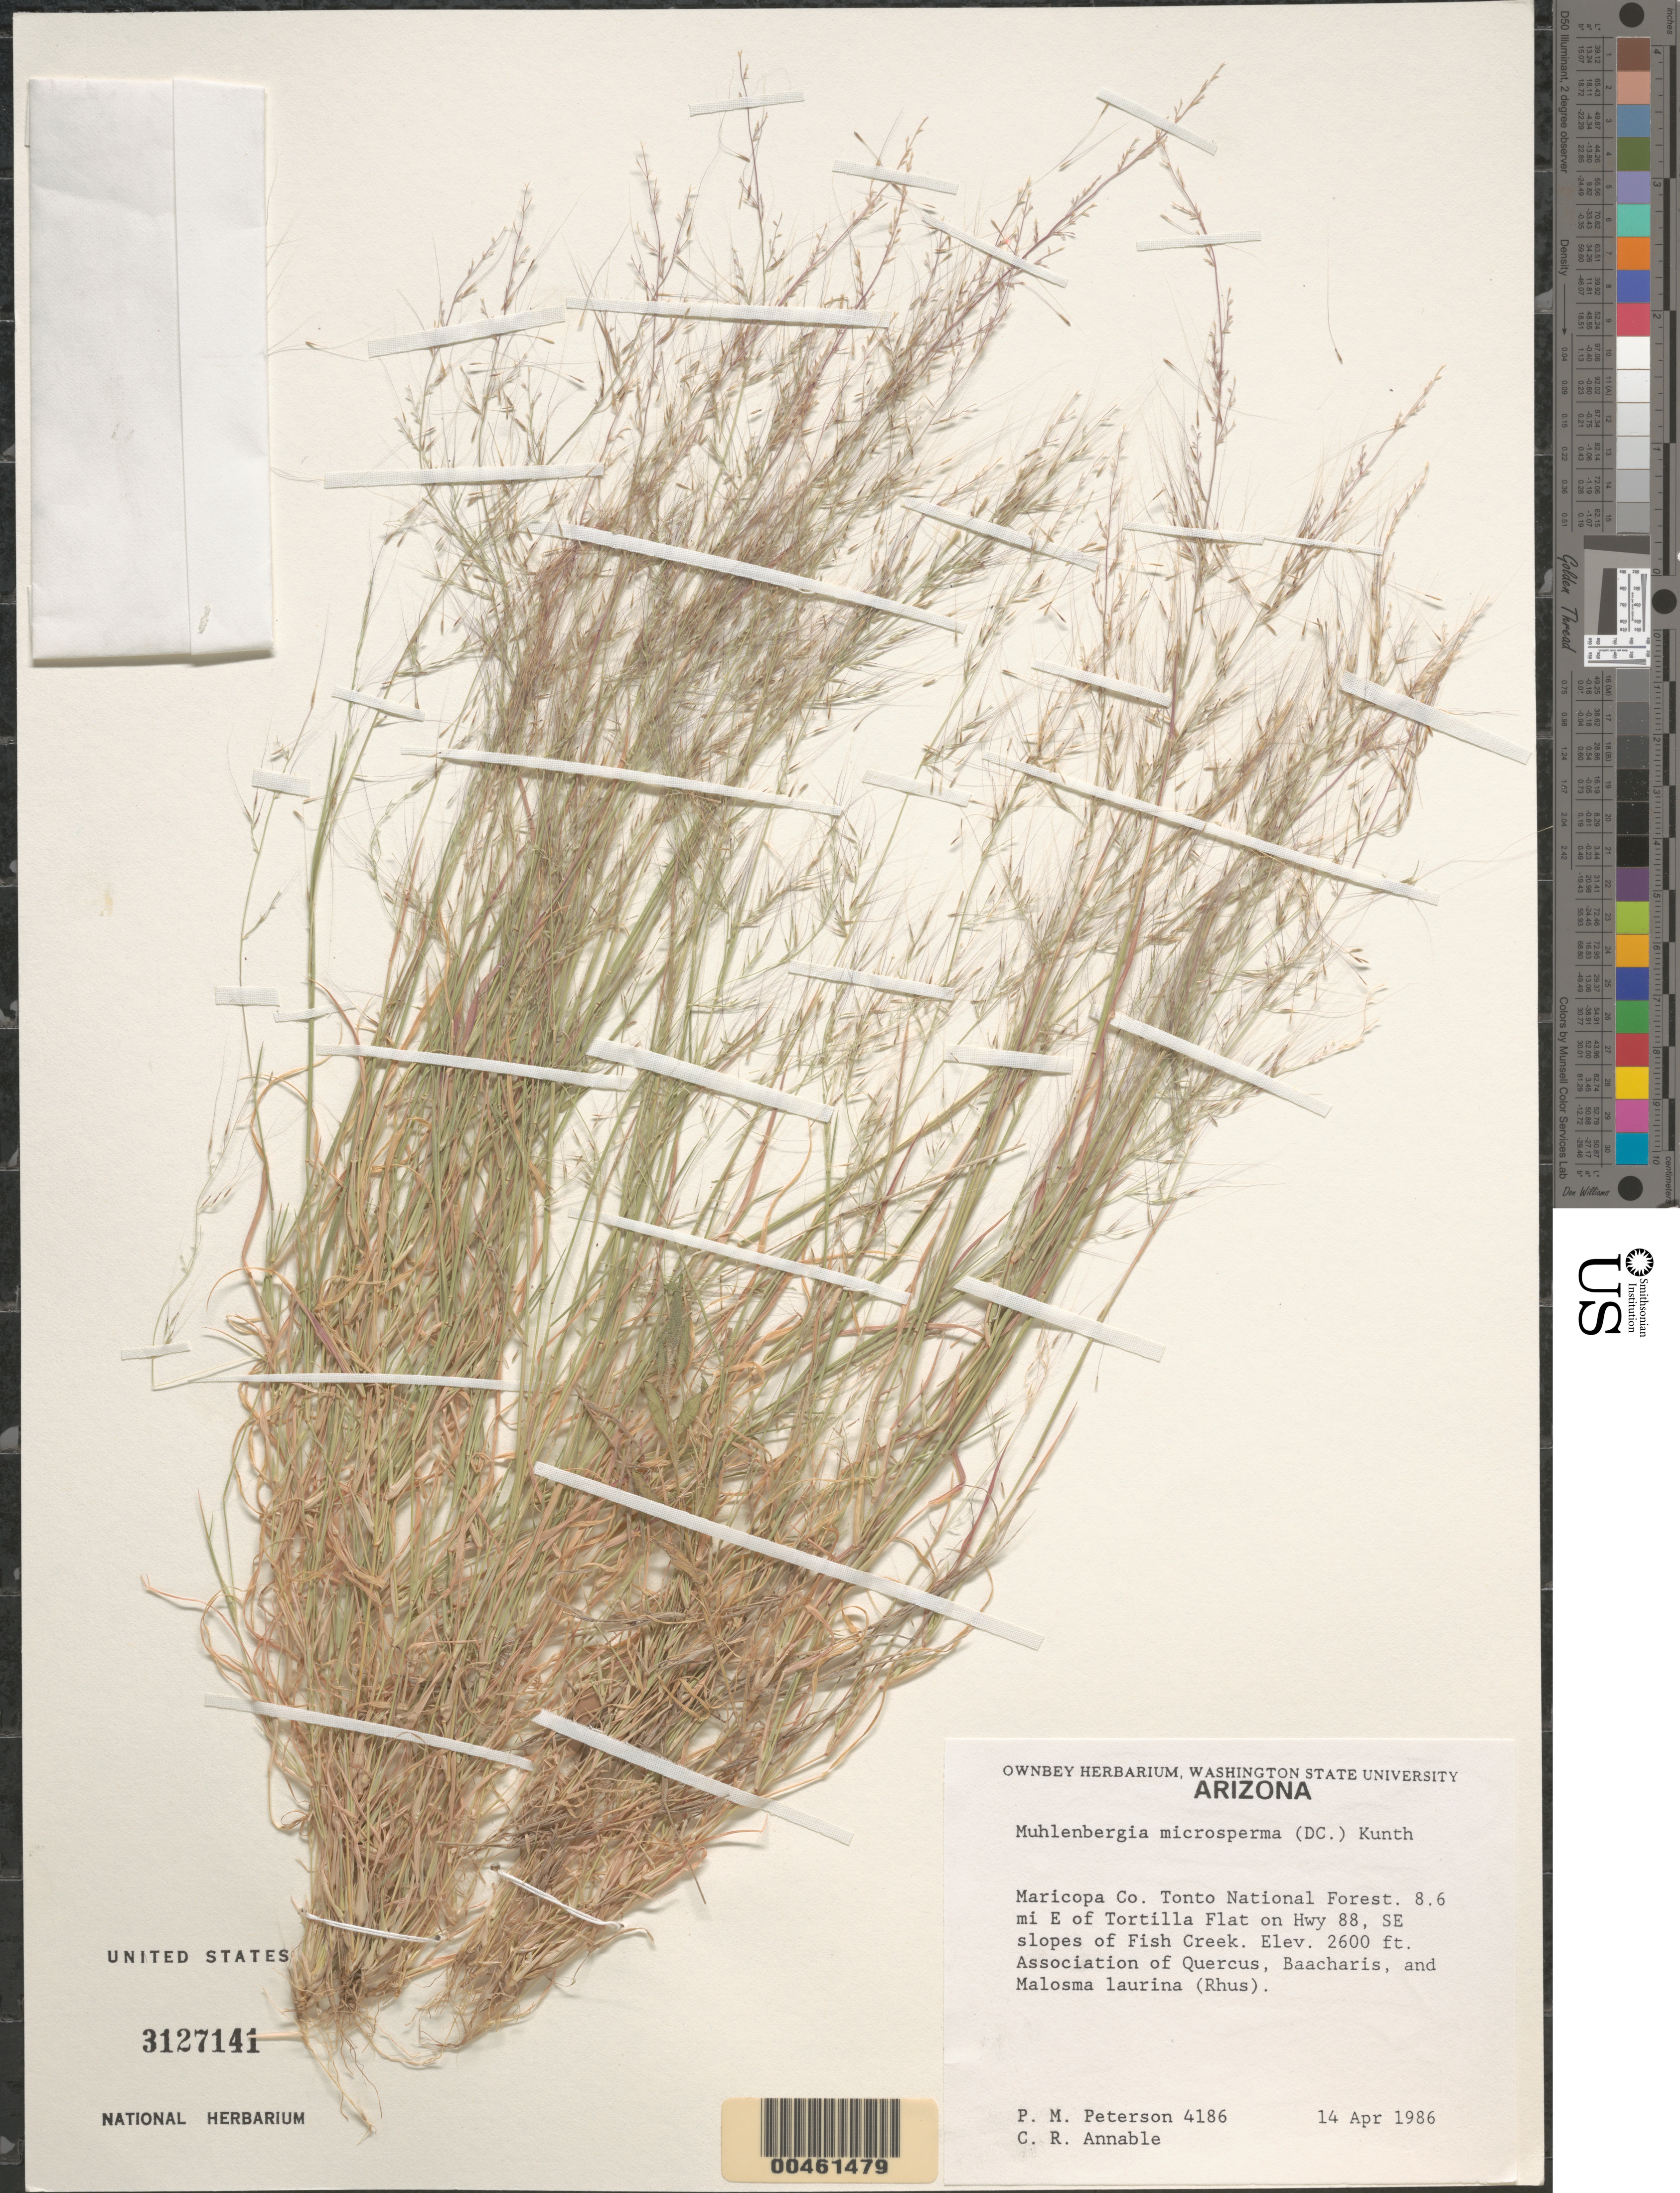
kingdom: Plantae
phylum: Tracheophyta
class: Liliopsida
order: Poales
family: Poaceae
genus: Muhlenbergia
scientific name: Muhlenbergia microsperma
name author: (DC.) Kunth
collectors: P. M. Peterson & C. R. Annable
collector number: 04186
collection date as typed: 14 Apr 1986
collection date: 1986-04-14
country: United States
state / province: Arizona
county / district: Maricopa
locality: Tonta National Forest, 8.6 miles east of Tortilla Flat on Hwy 88, southeast slopes of Fish Creek.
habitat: Associated with Quercus, Baccharis and Malosma laurina (Rhus).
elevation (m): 792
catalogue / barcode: US 3127141